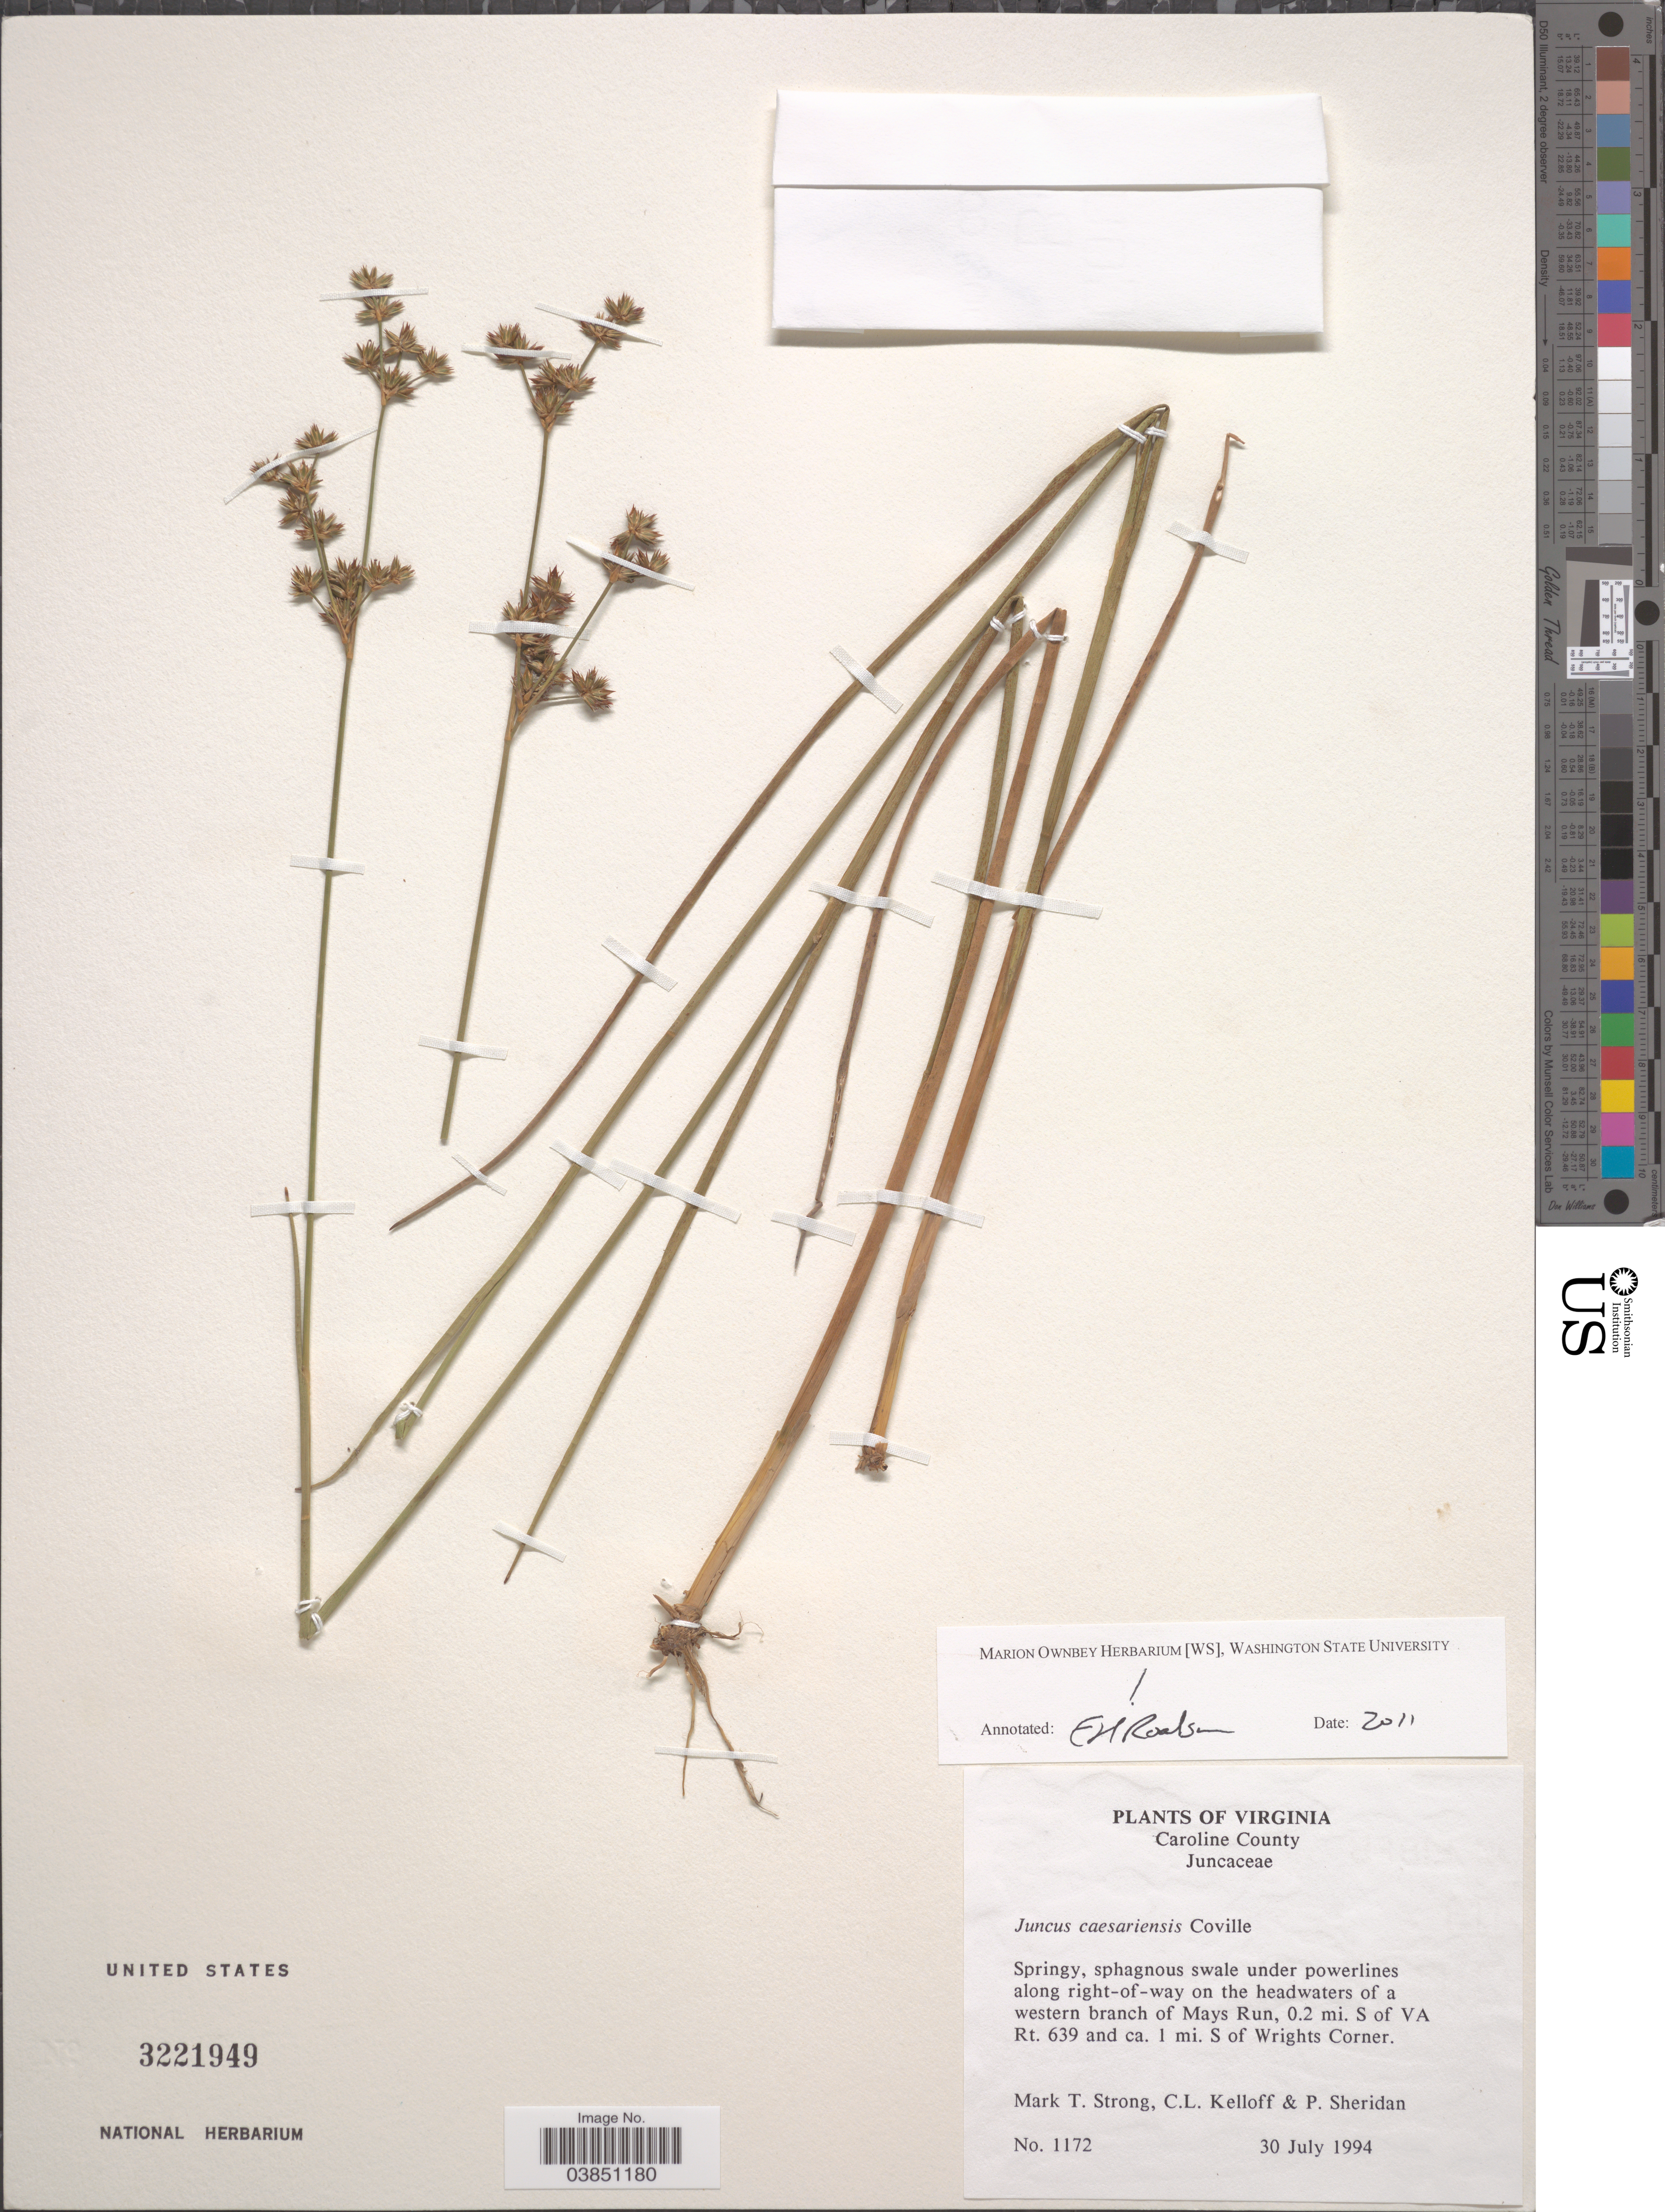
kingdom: Plantae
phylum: Tracheophyta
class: Liliopsida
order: Poales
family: Juncaceae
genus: Juncus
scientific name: Juncus caesariensis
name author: Coville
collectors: M. T. Strong, C. L. Kelloff & P. Sheridan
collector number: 1172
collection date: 1994-07-30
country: United States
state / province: Virginia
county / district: Caroline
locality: Caroline County. Under powerlines along right-of-way on the headwaters of a western branch of Mays Run, 0.2 mi. S of VA Rt. 639 and ca. 1 mi. S of Wrights Corner.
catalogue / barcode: US 3221949